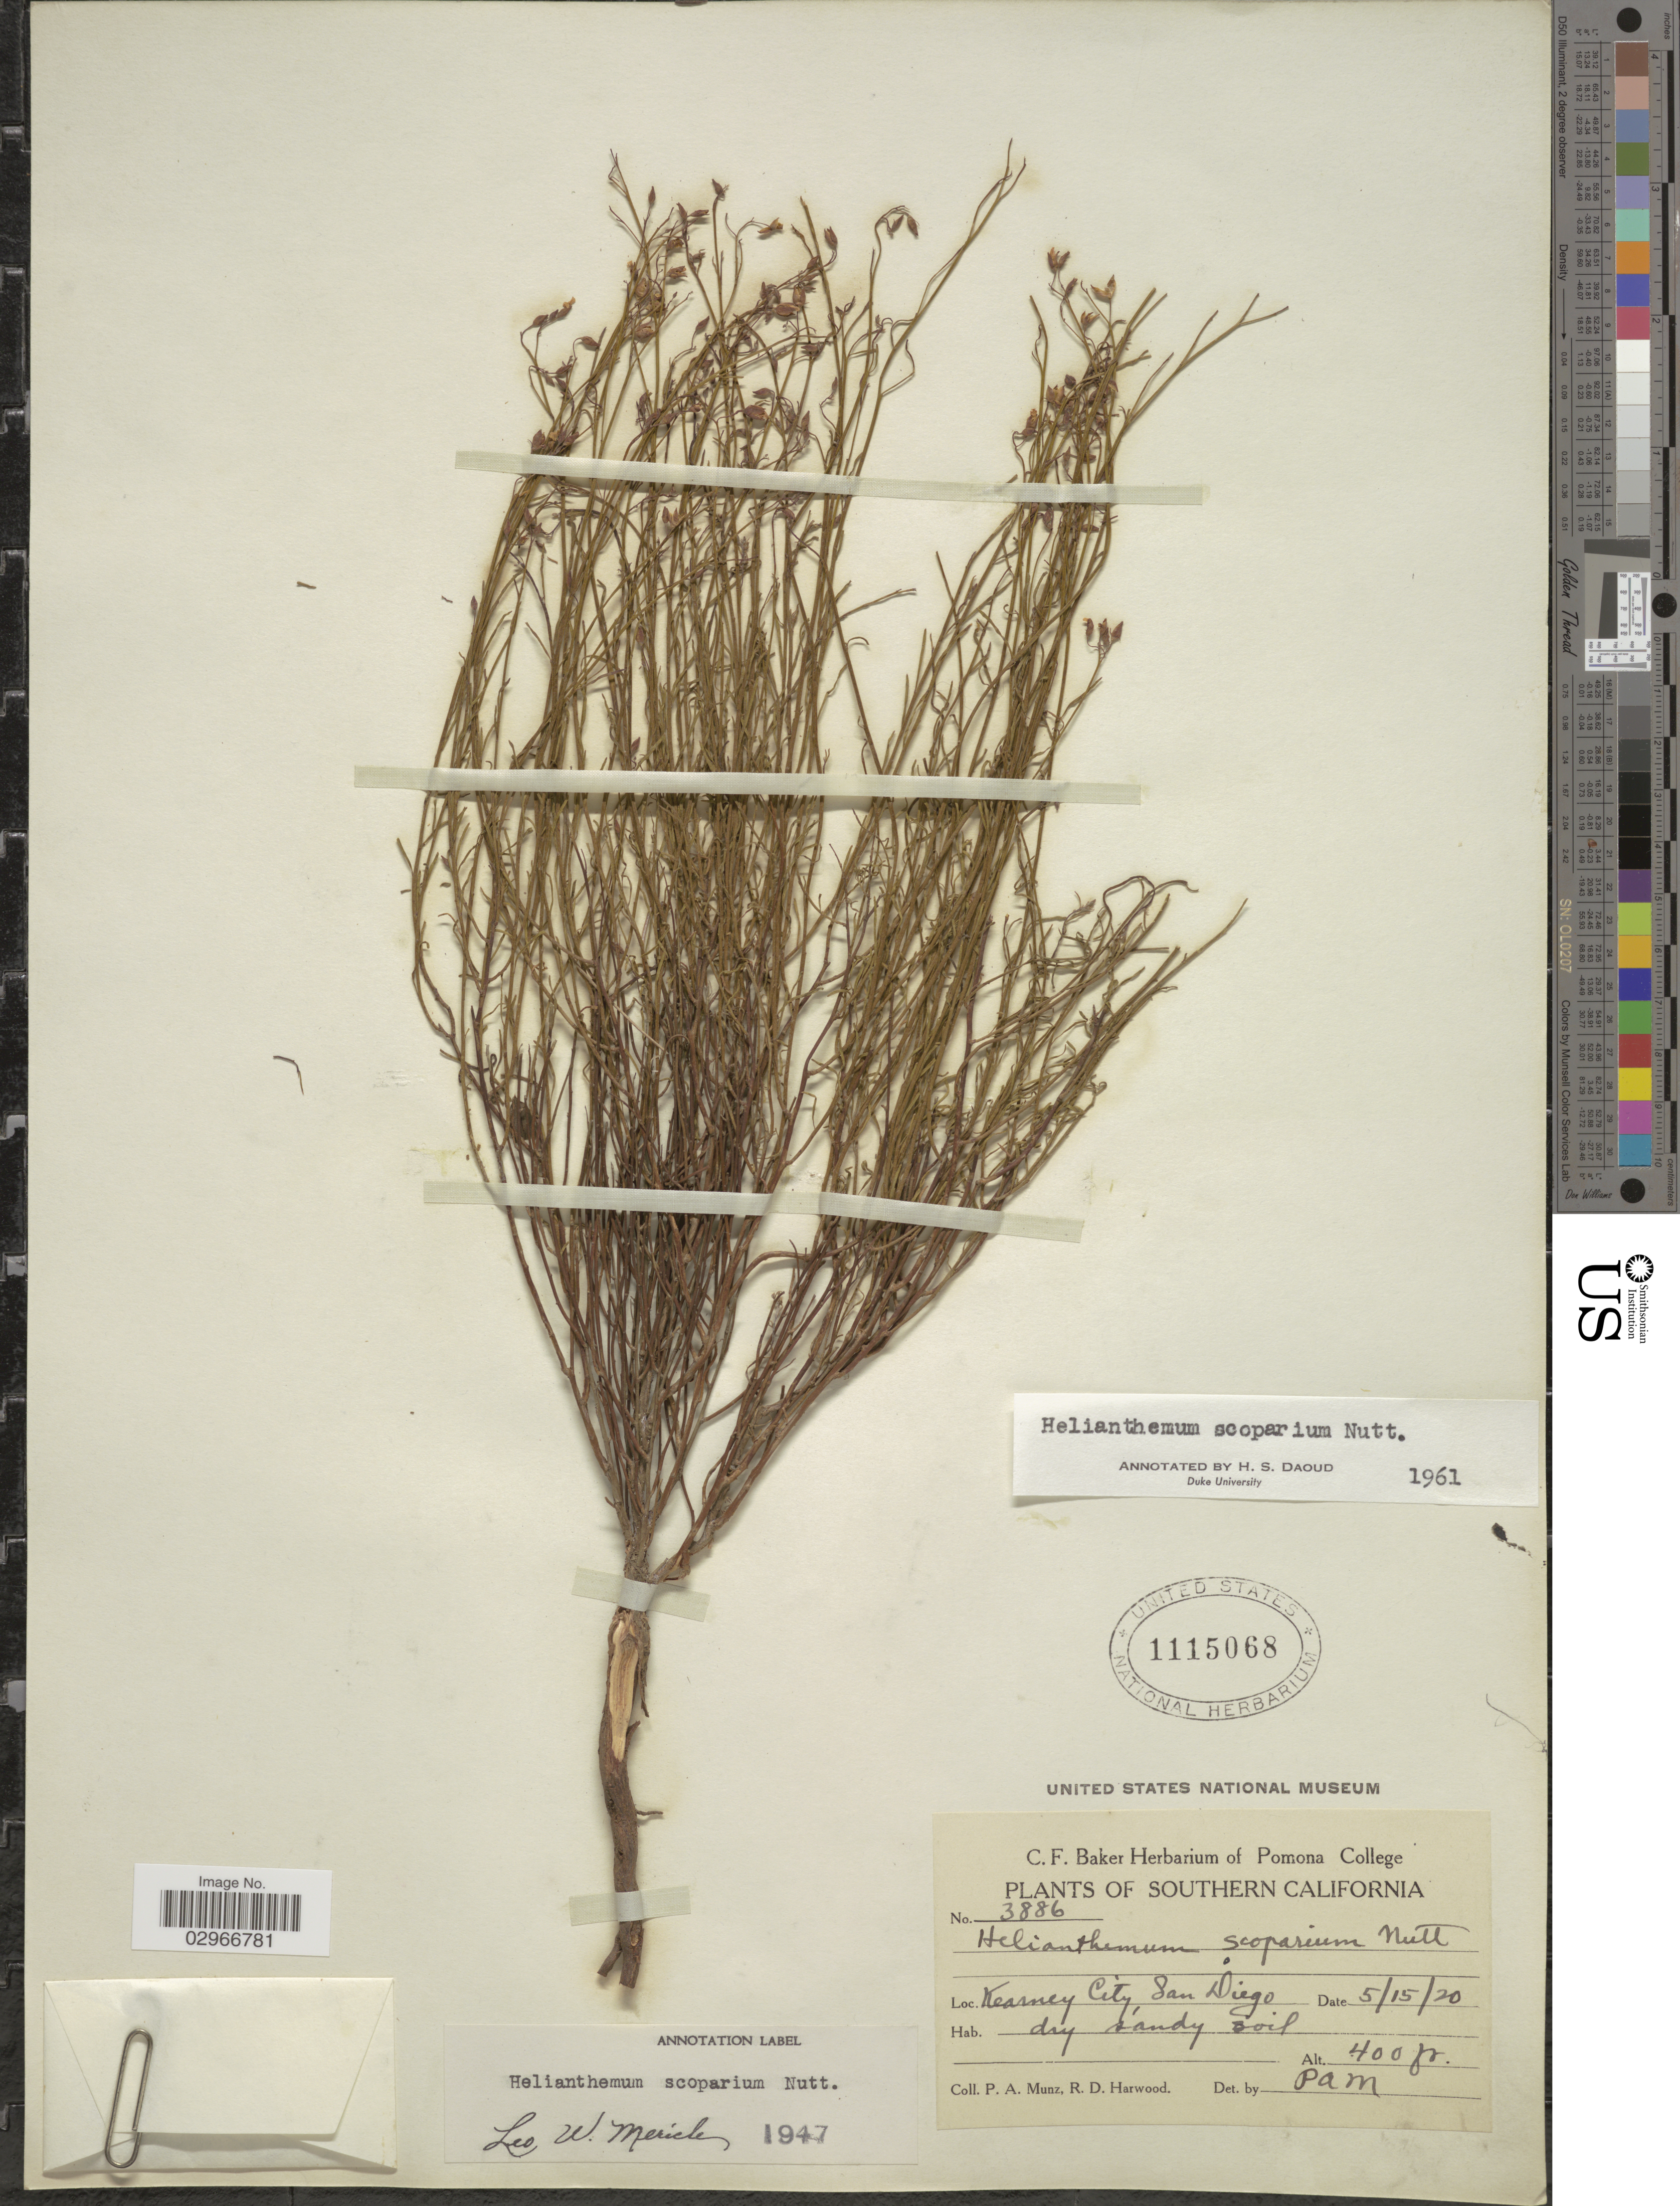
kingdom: Plantae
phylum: Tracheophyta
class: Magnoliopsida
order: Malvales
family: Cistaceae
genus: Helianthemum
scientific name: Helianthemum scoparium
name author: Nutt. ex Torr. & A. Gray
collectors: P. A. Munz & R. Harwood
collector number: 3886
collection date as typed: Transcribed d/m/y: 15/5/20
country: United States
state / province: California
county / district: San Diego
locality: Southern California. Kearney City, San Diego.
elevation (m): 122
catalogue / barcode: US 1115068